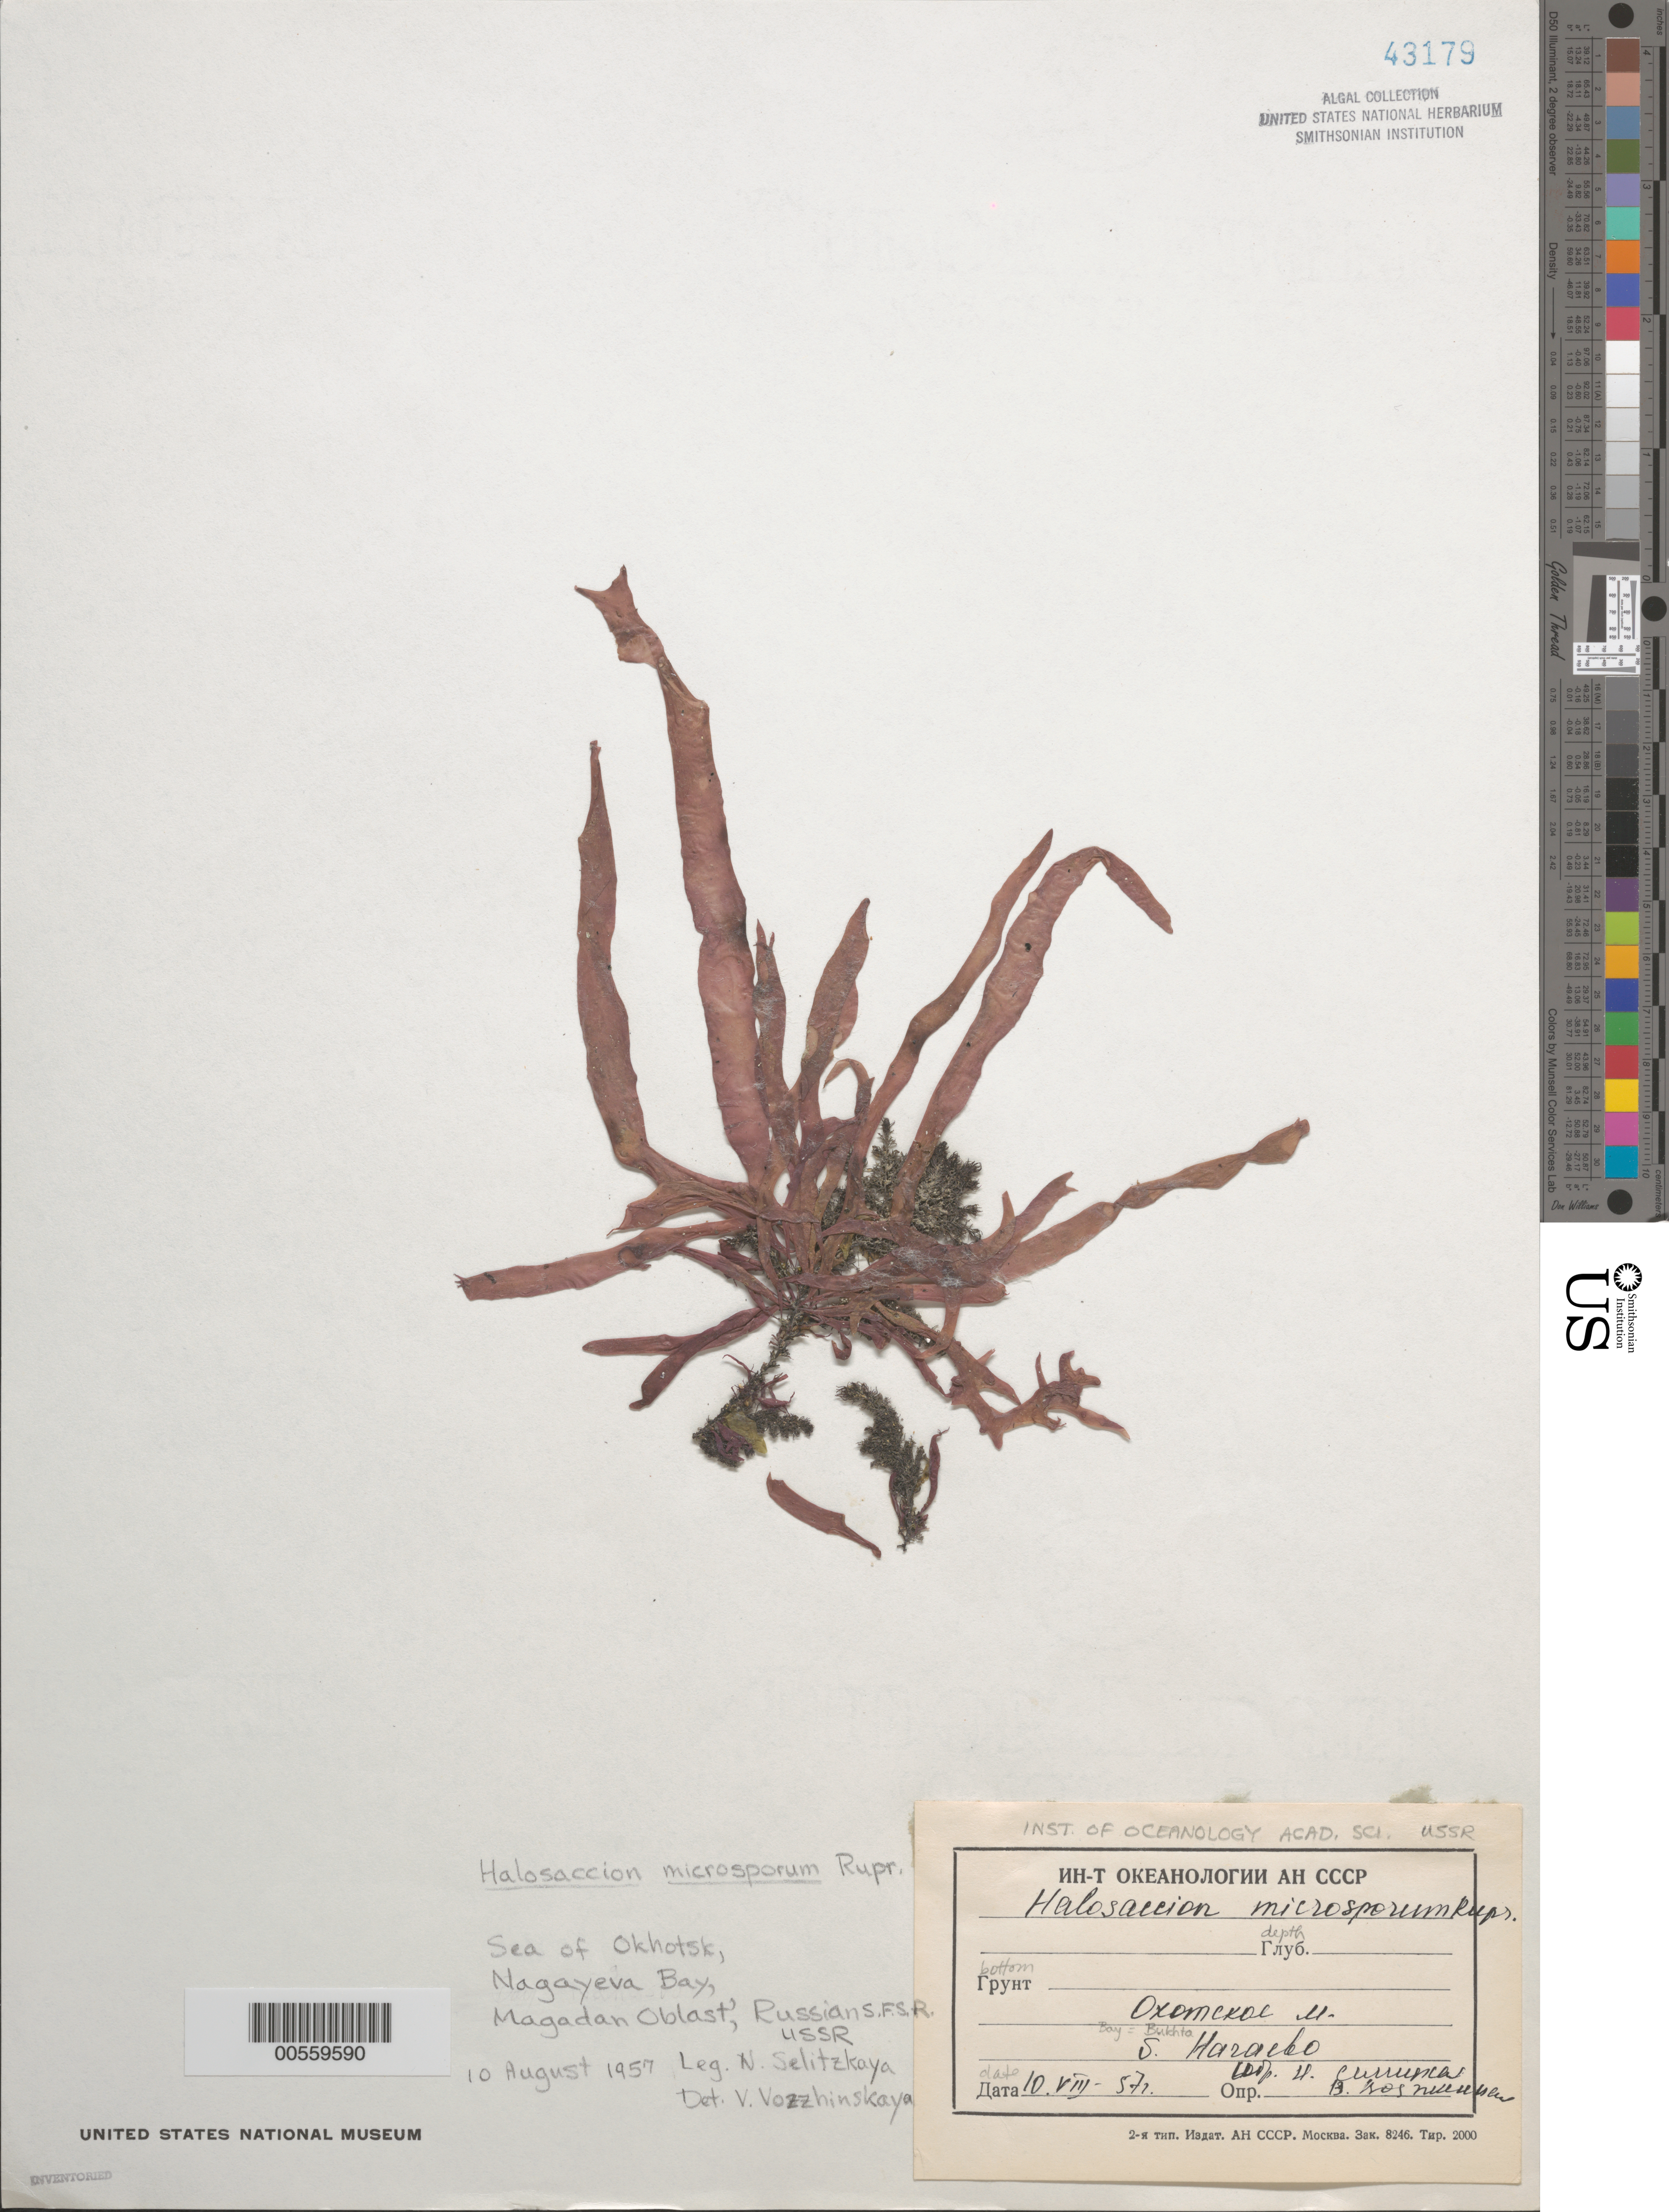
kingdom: Plantae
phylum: Rhodophyta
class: Florideophyceae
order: Palmariales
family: Palmariaceae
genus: Halosaccion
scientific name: Halosaccion microsporum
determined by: Vozzhinskaya, V.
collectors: N. Selitzkaya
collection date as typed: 10 Aug 1957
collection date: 1957-08-10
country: Russian Federation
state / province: Magadan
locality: Sea of Okhotsk, Nagayeva Bay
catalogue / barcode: US 43179